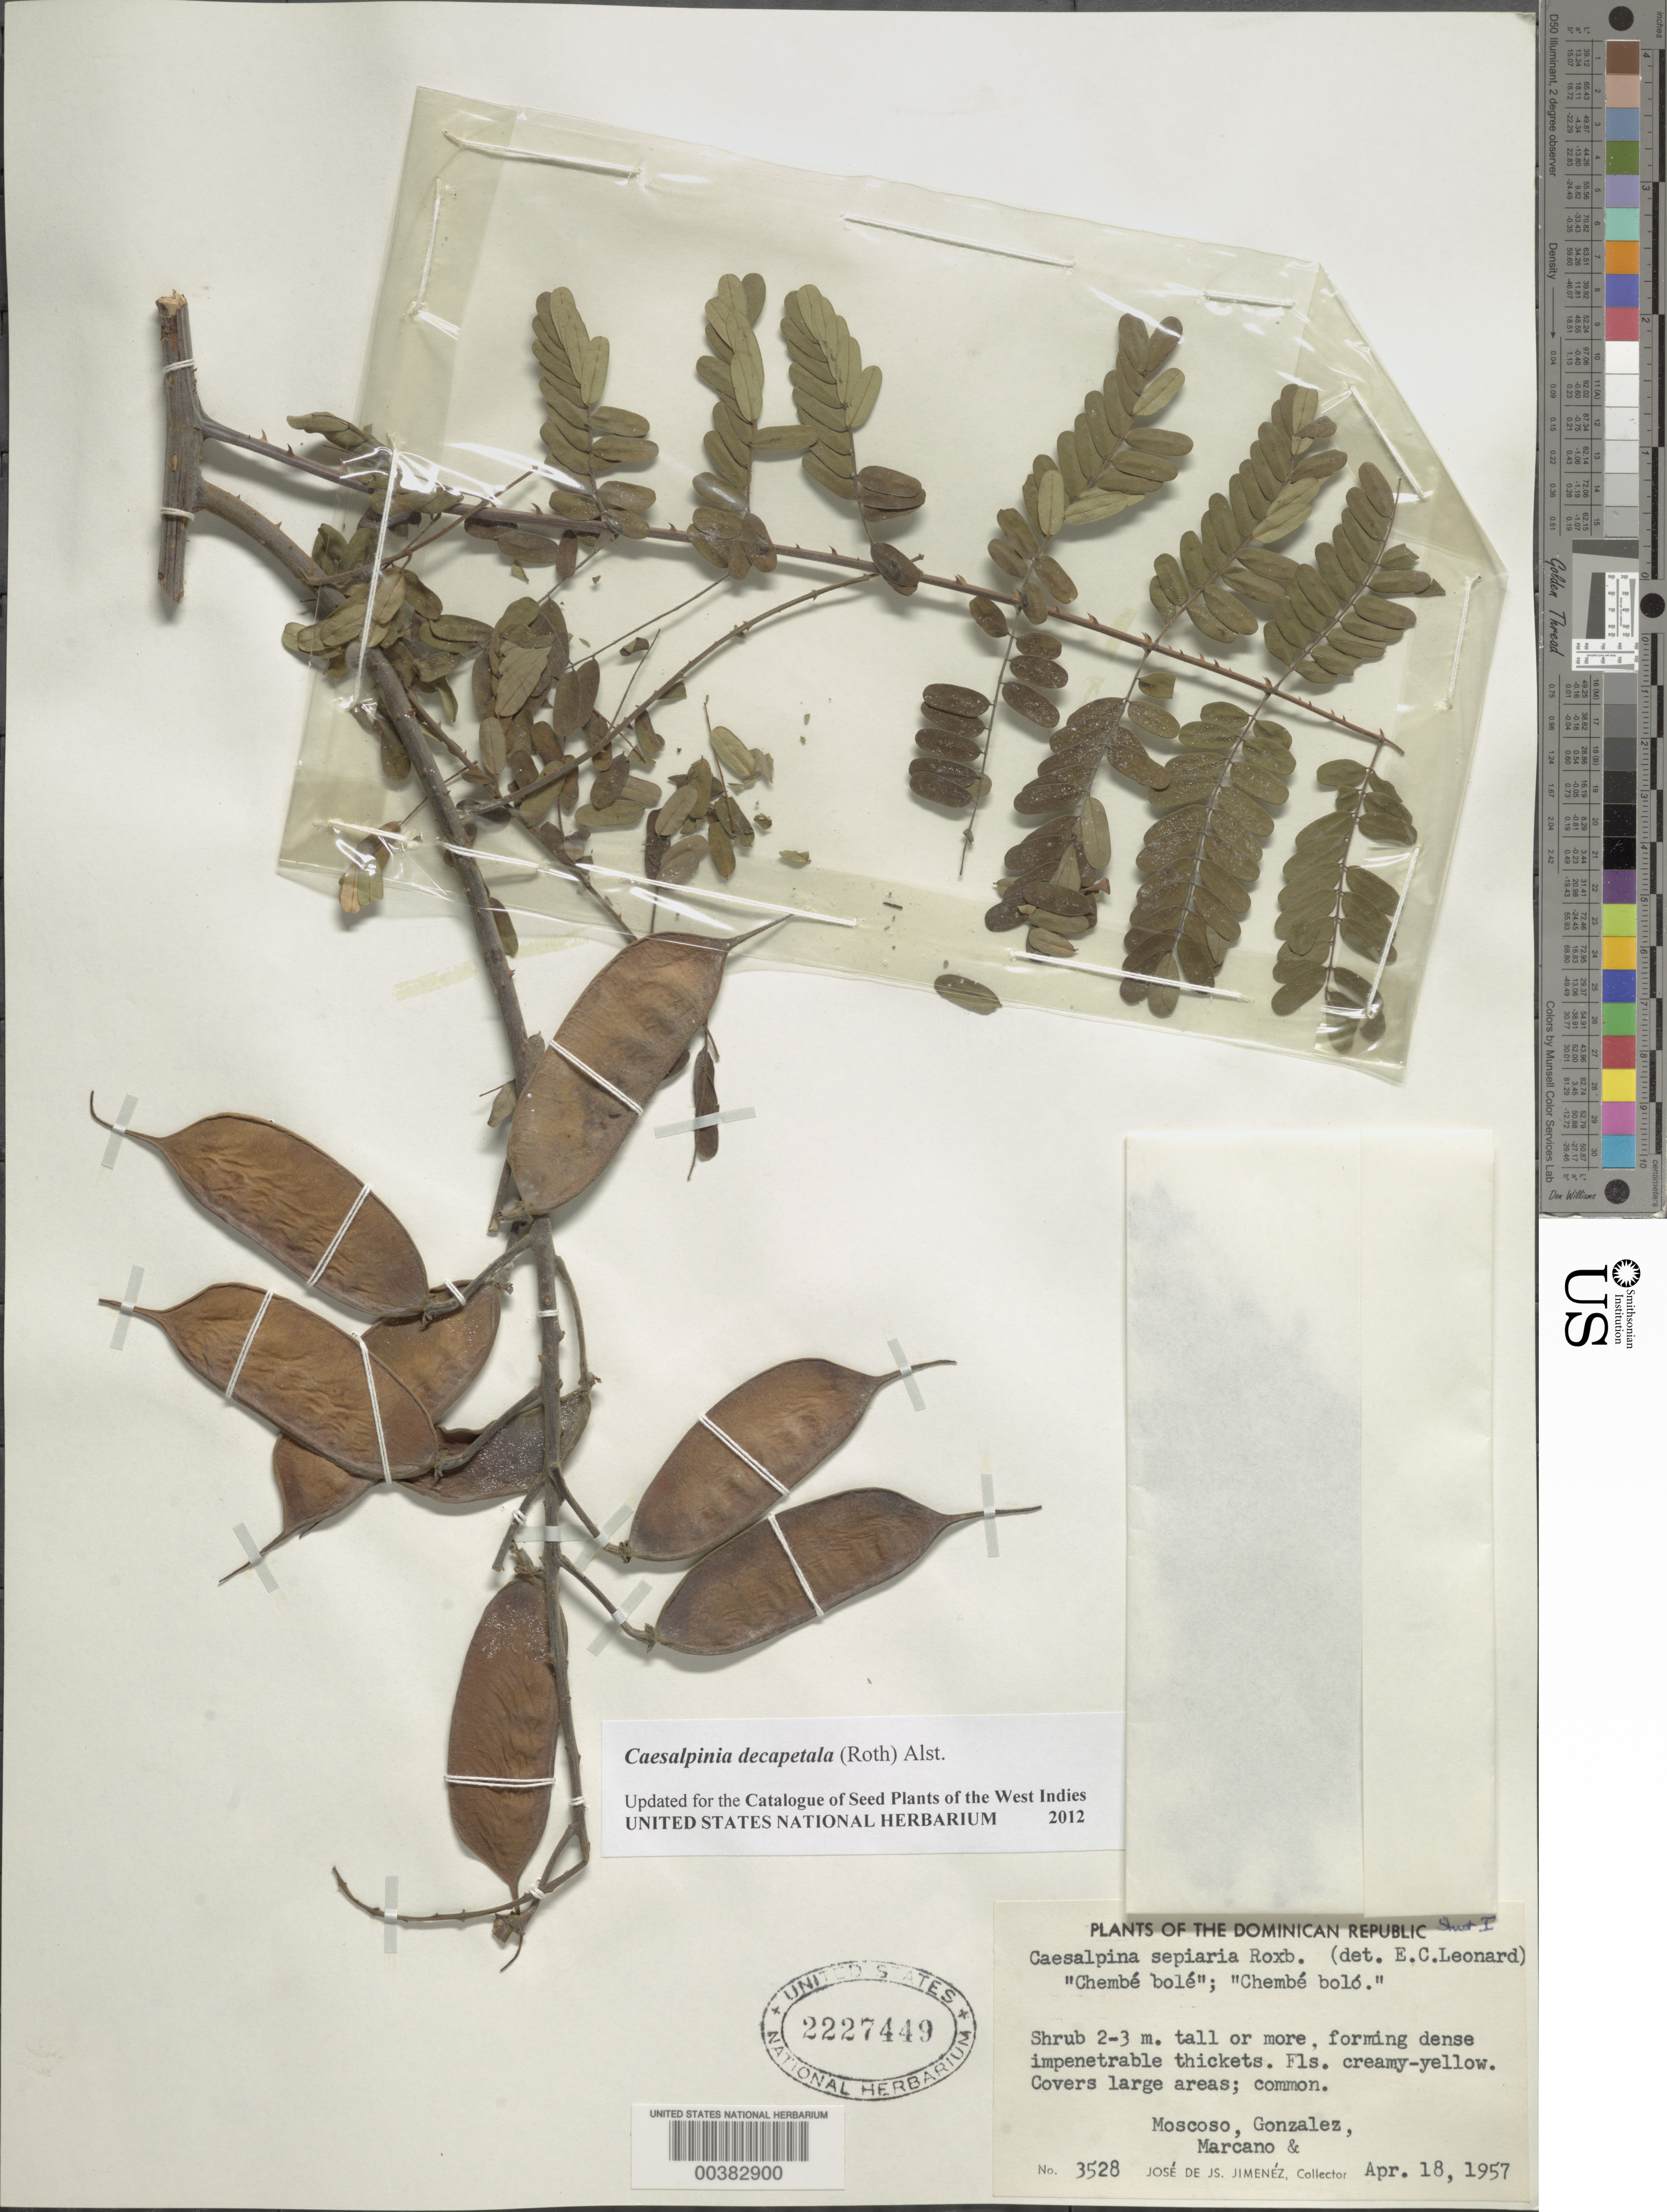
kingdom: Plantae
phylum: Tracheophyta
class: Magnoliopsida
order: Fabales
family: Fabaceae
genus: Biancaea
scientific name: Biancaea decapetala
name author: (Roth) O. Deg.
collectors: J. J. Jiménez Almonte, -. Moscoso, -. Gonzalez & E. J. Marcano F.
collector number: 3528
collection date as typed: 18 Apr 1957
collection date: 1957-04-18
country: Dominican Republic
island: Hispaniola Island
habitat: Dense impenetrable thickets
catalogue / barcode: US 2227449